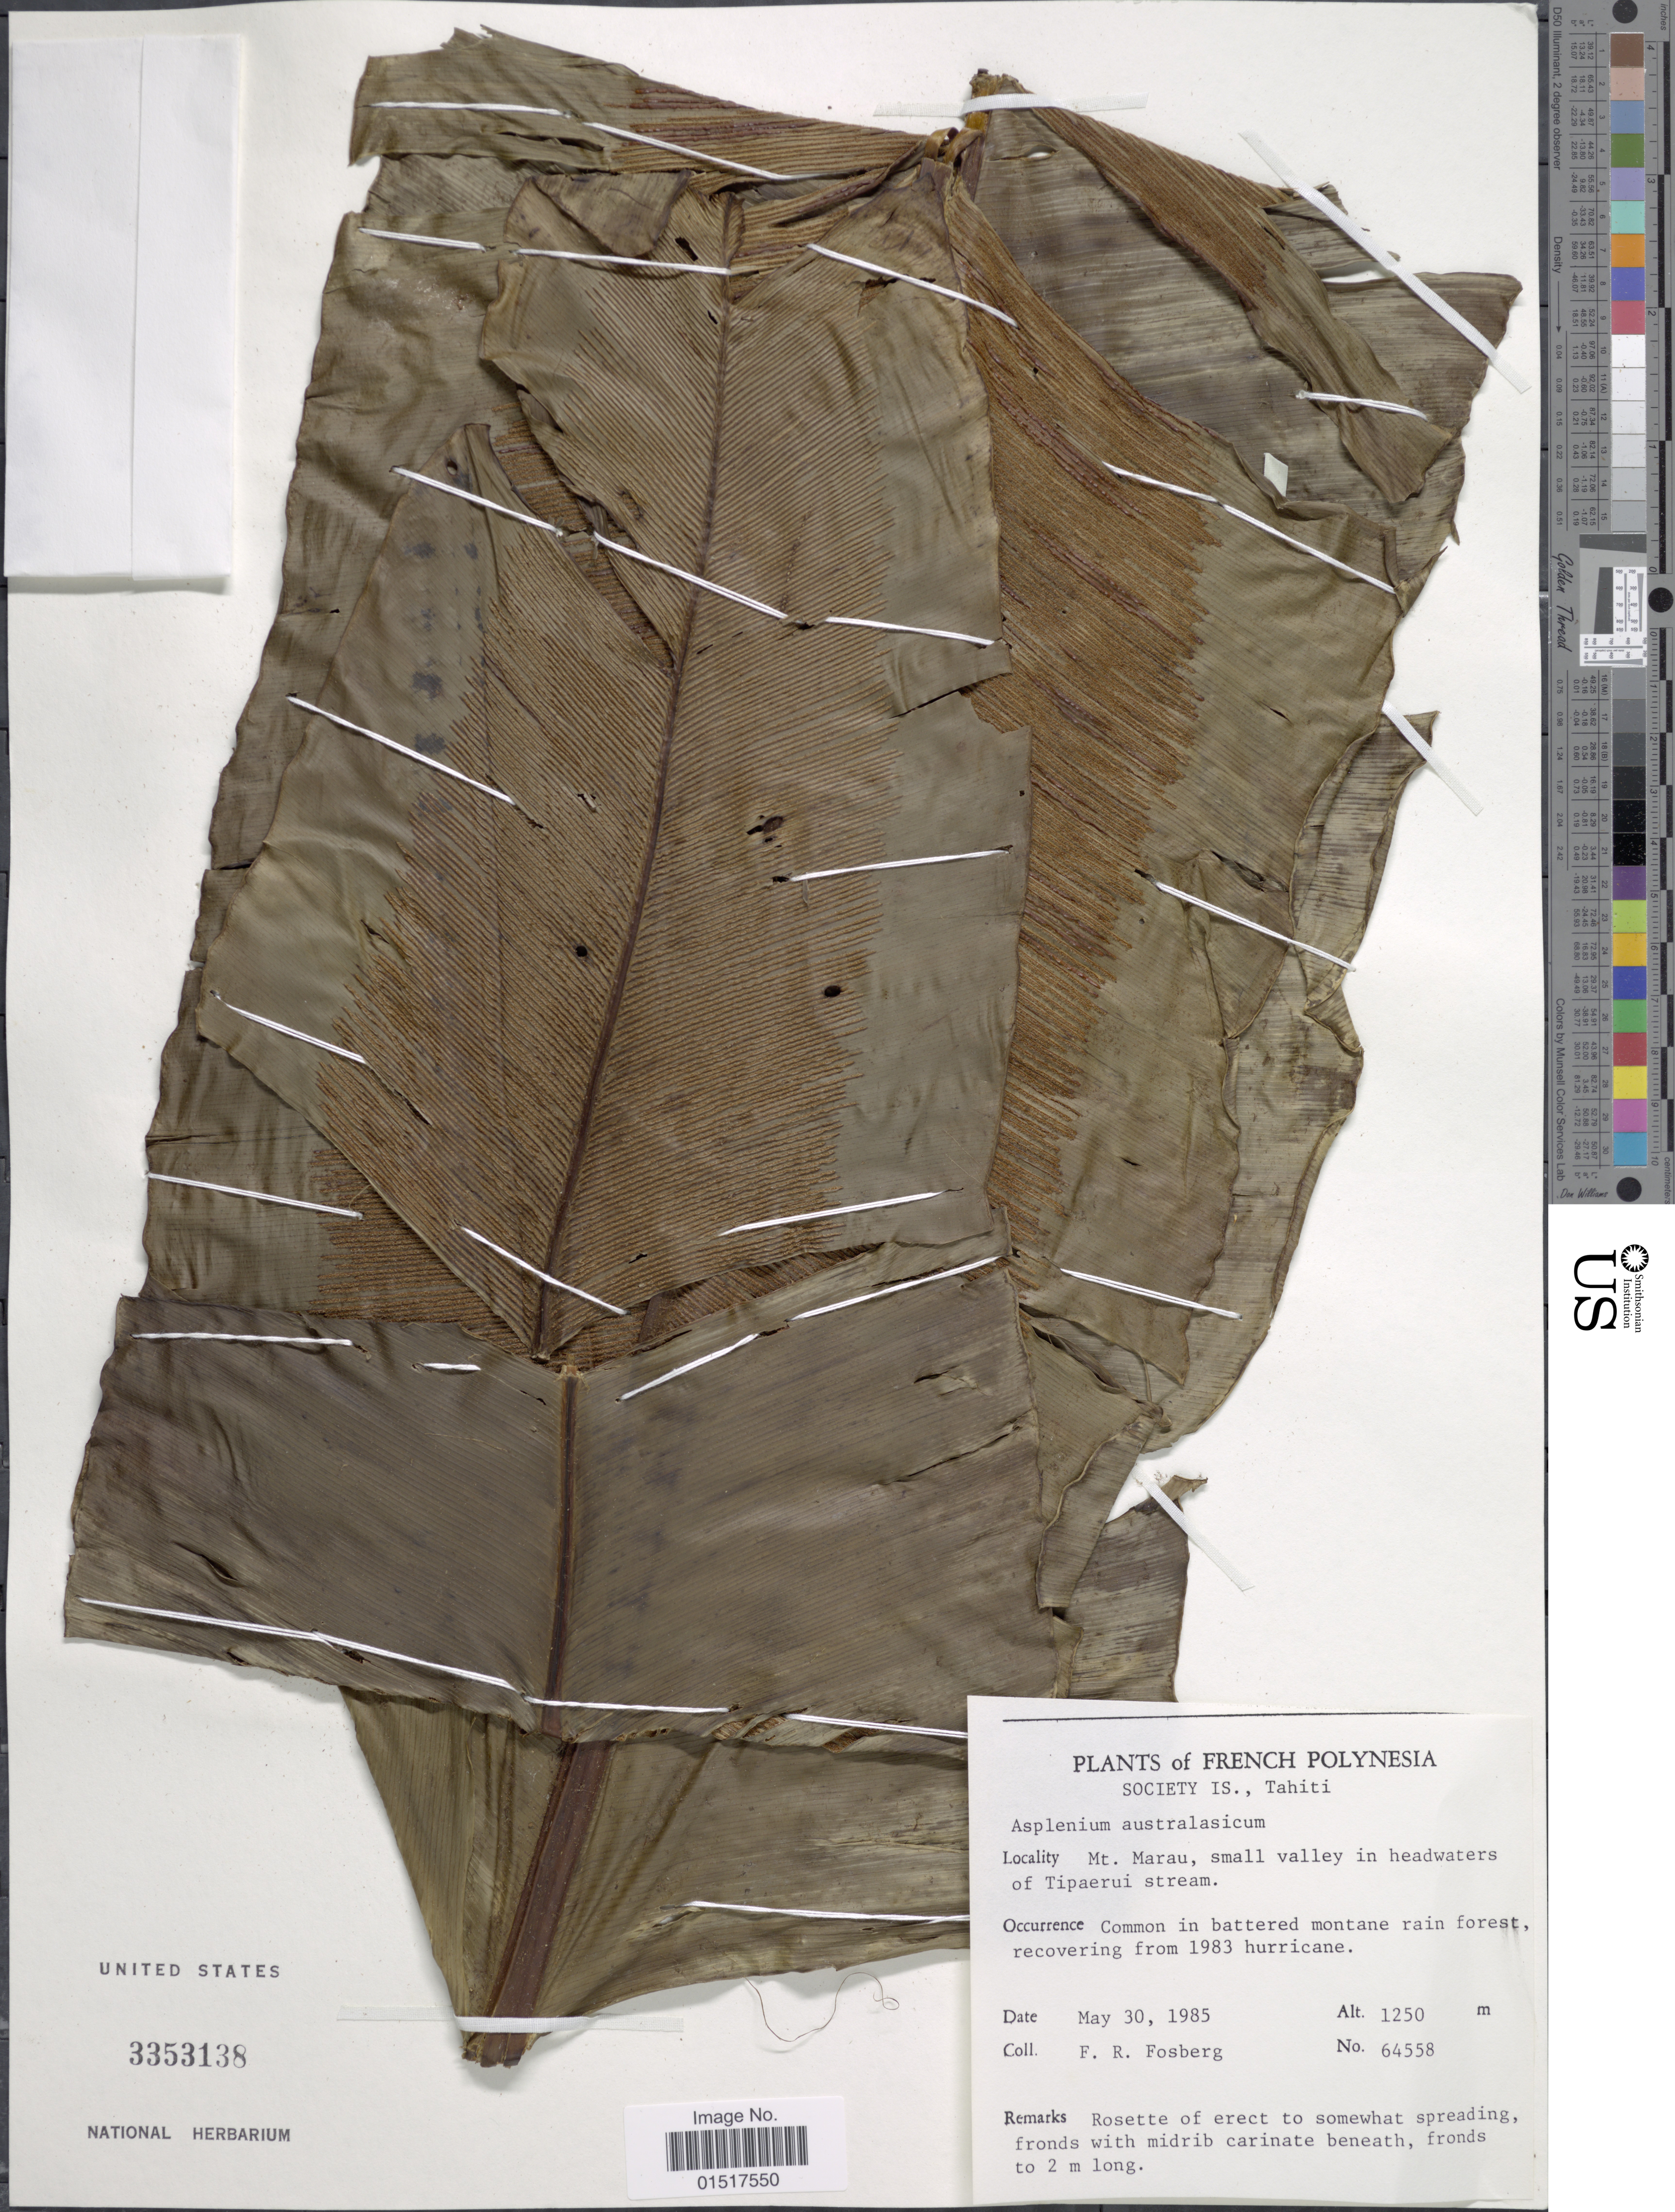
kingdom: Plantae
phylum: Tracheophyta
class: Polypodiopsida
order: Polypodiales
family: Aspleniaceae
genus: Asplenium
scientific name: Asplenium australasicum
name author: (Sm.) Hook.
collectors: F. R. Fosberg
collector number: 64558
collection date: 1985-05-30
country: French Polynesia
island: Tahiti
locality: Society Is., Tahiti. Mt. Marau, small valley in headwaters of Tipaerui stream.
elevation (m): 1250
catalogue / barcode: US 3353138